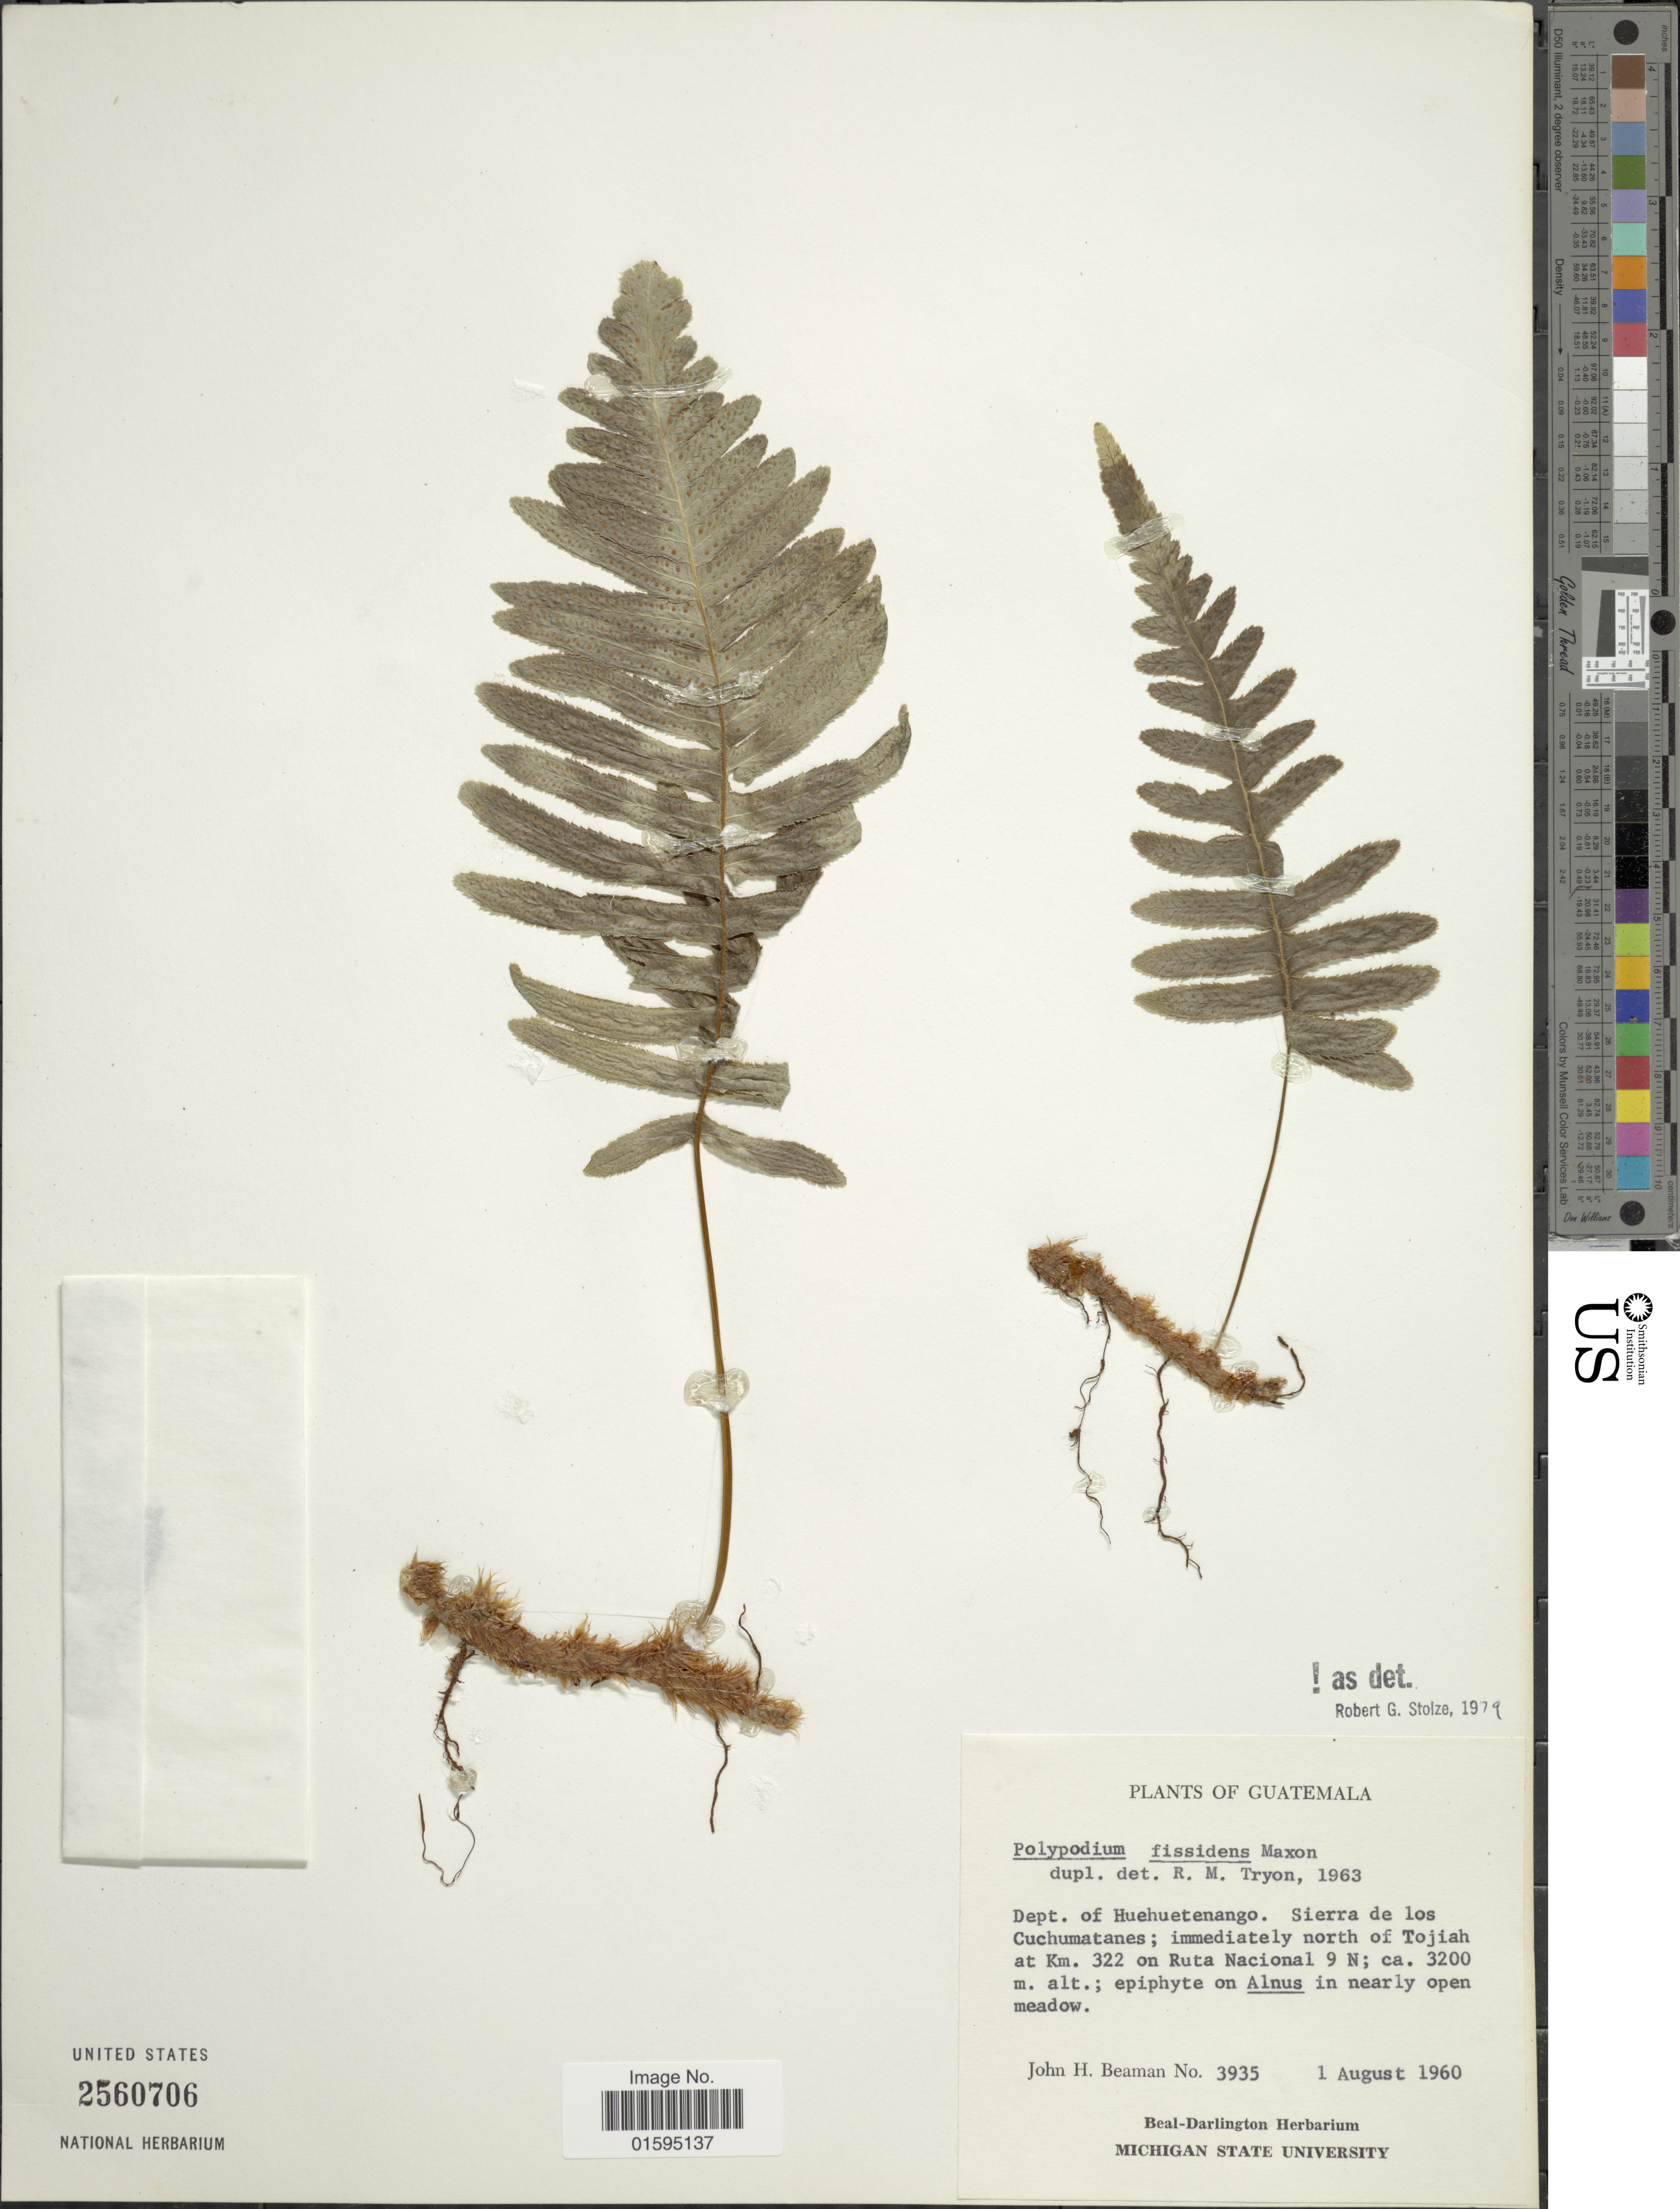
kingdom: Plantae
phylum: Tracheophyta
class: Polypodiopsida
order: Polypodiales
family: Polypodiaceae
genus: Polypodium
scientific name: Polypodium fissidens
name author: Maxon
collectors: J. H. Beaman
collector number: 3935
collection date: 1960-08-01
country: Guatemala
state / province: Huehuetenango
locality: Sierra de los Cuchumatanes; immediately north of Tojiah at Km. 322 on Ruta Nacional 9 N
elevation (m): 3200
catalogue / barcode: US 2560706